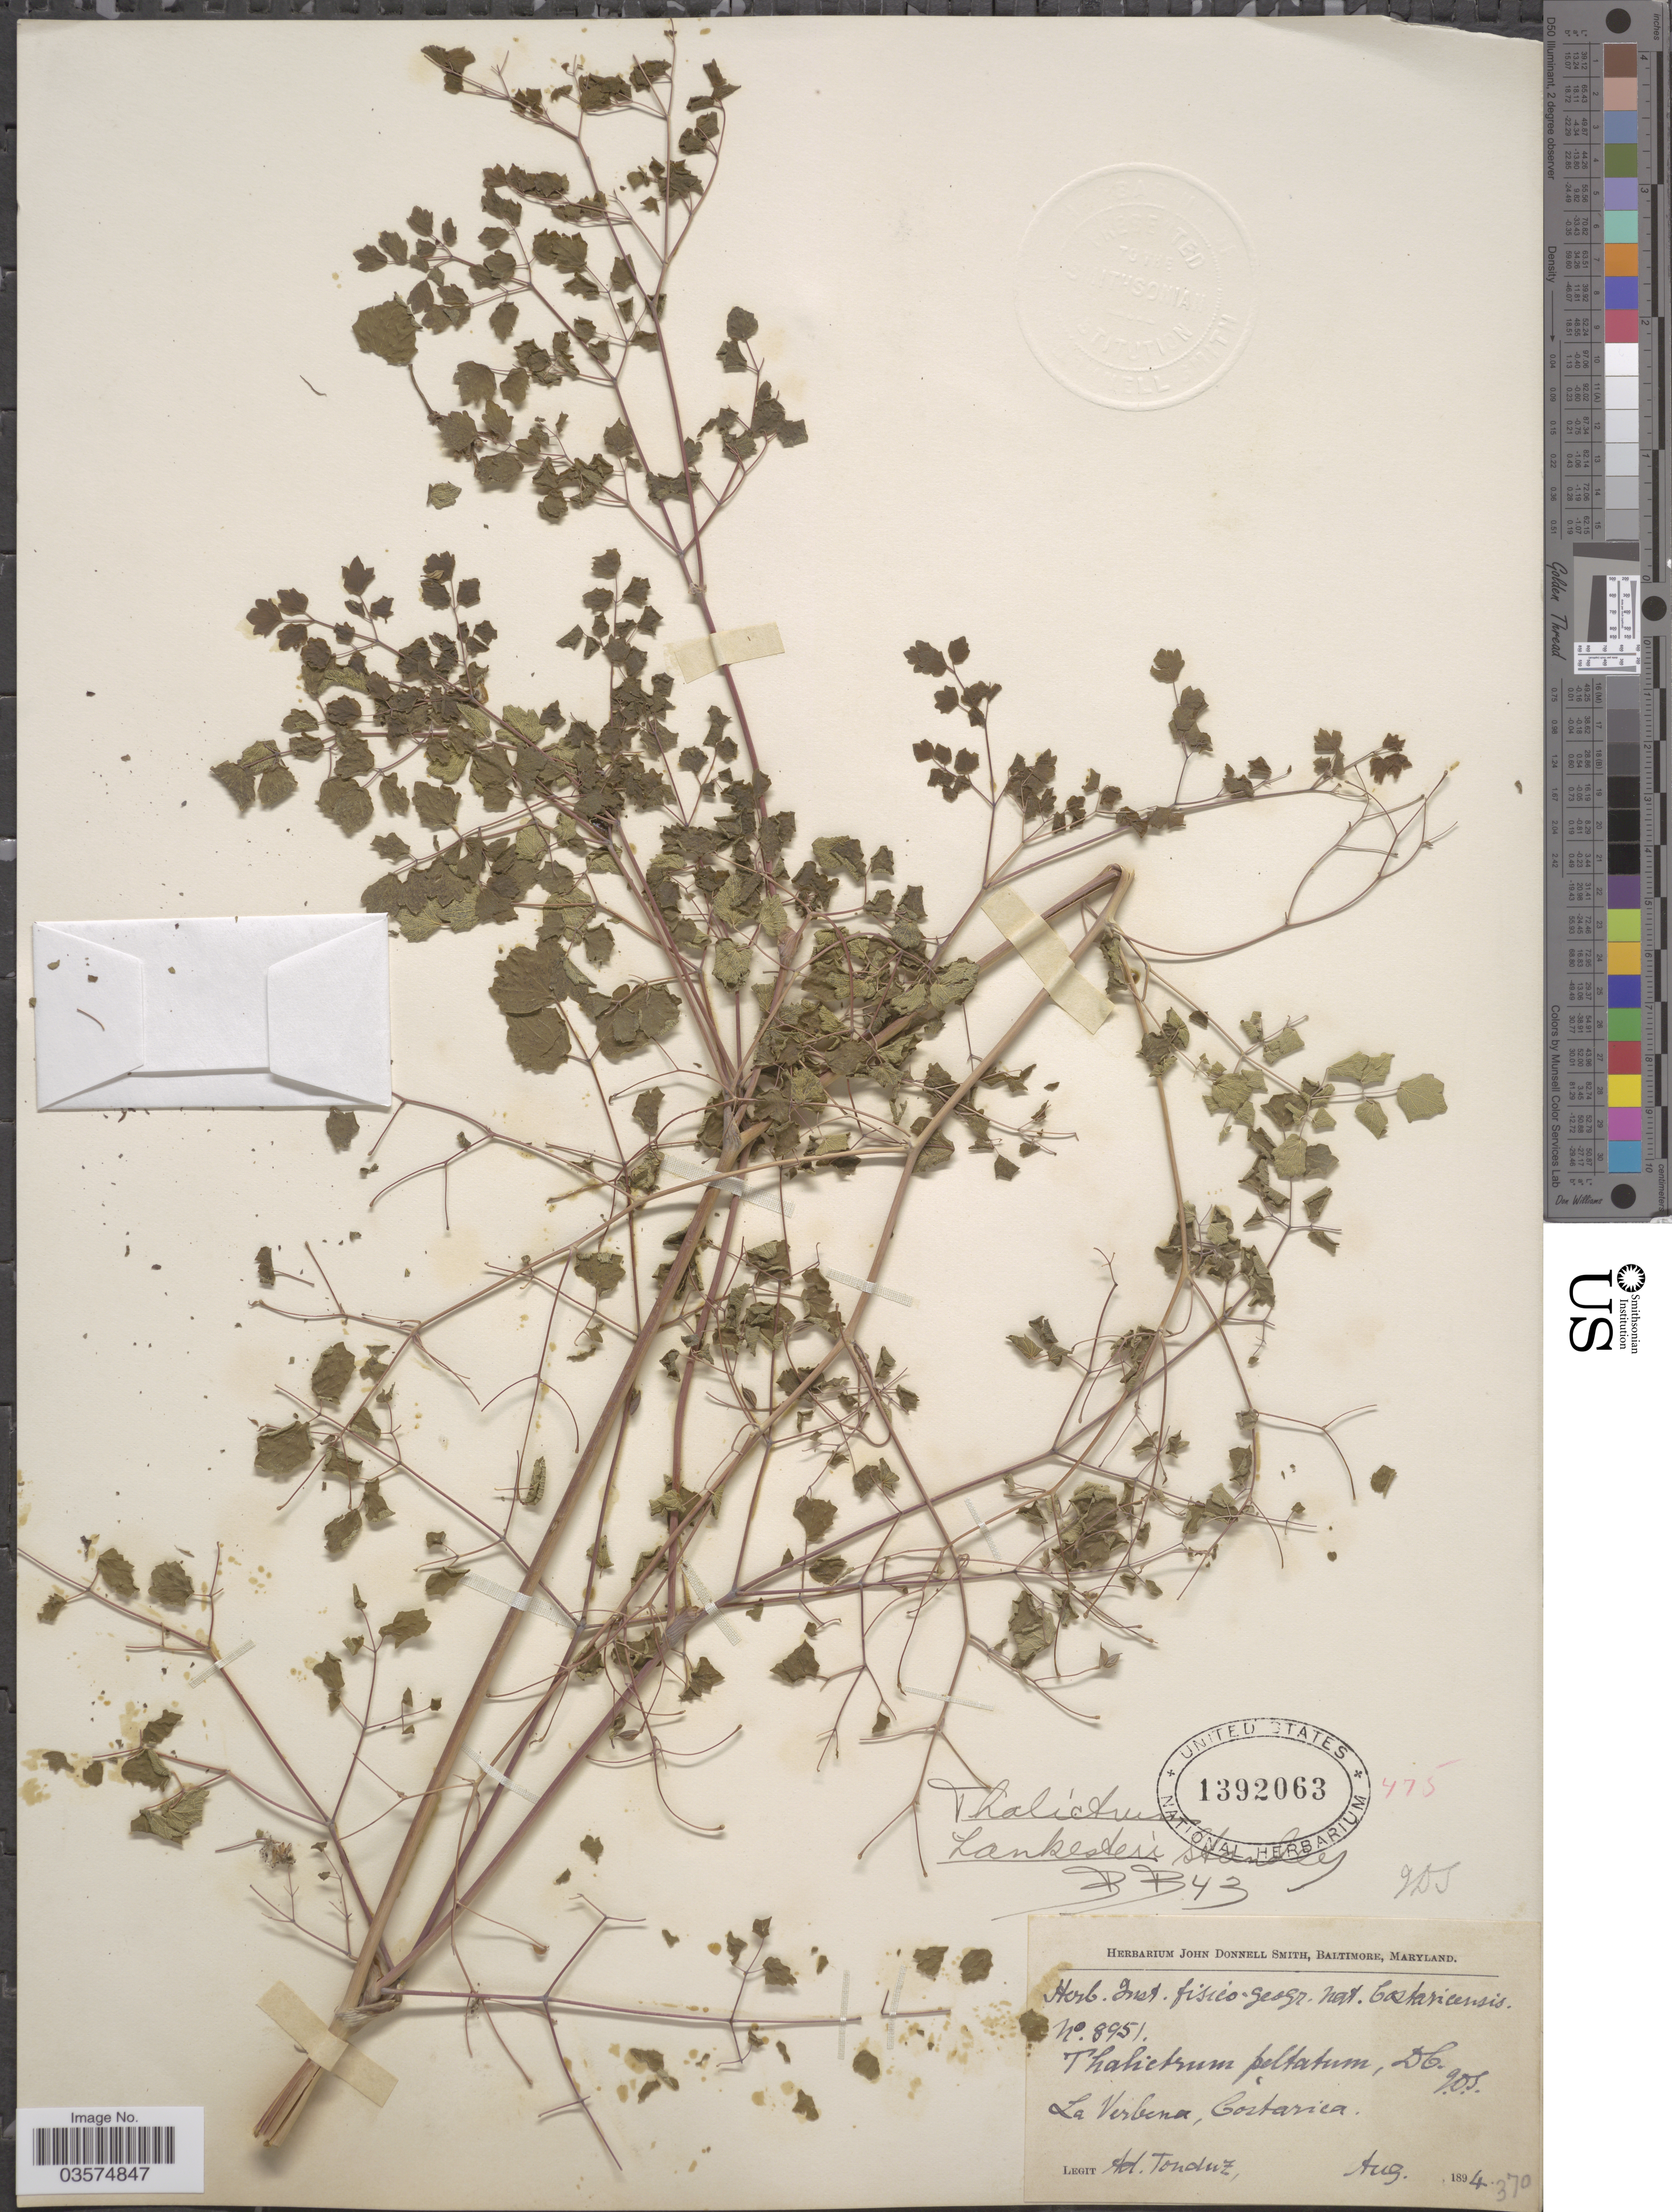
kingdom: Plantae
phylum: Tracheophyta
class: Magnoliopsida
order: Ranunculales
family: Ranunculaceae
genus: Thalictrum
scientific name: Thalictrum lankesteri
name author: Standl.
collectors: A. Tonduz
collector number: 8951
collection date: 1894-08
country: Costa Rica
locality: La Verbena.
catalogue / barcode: US 1392063